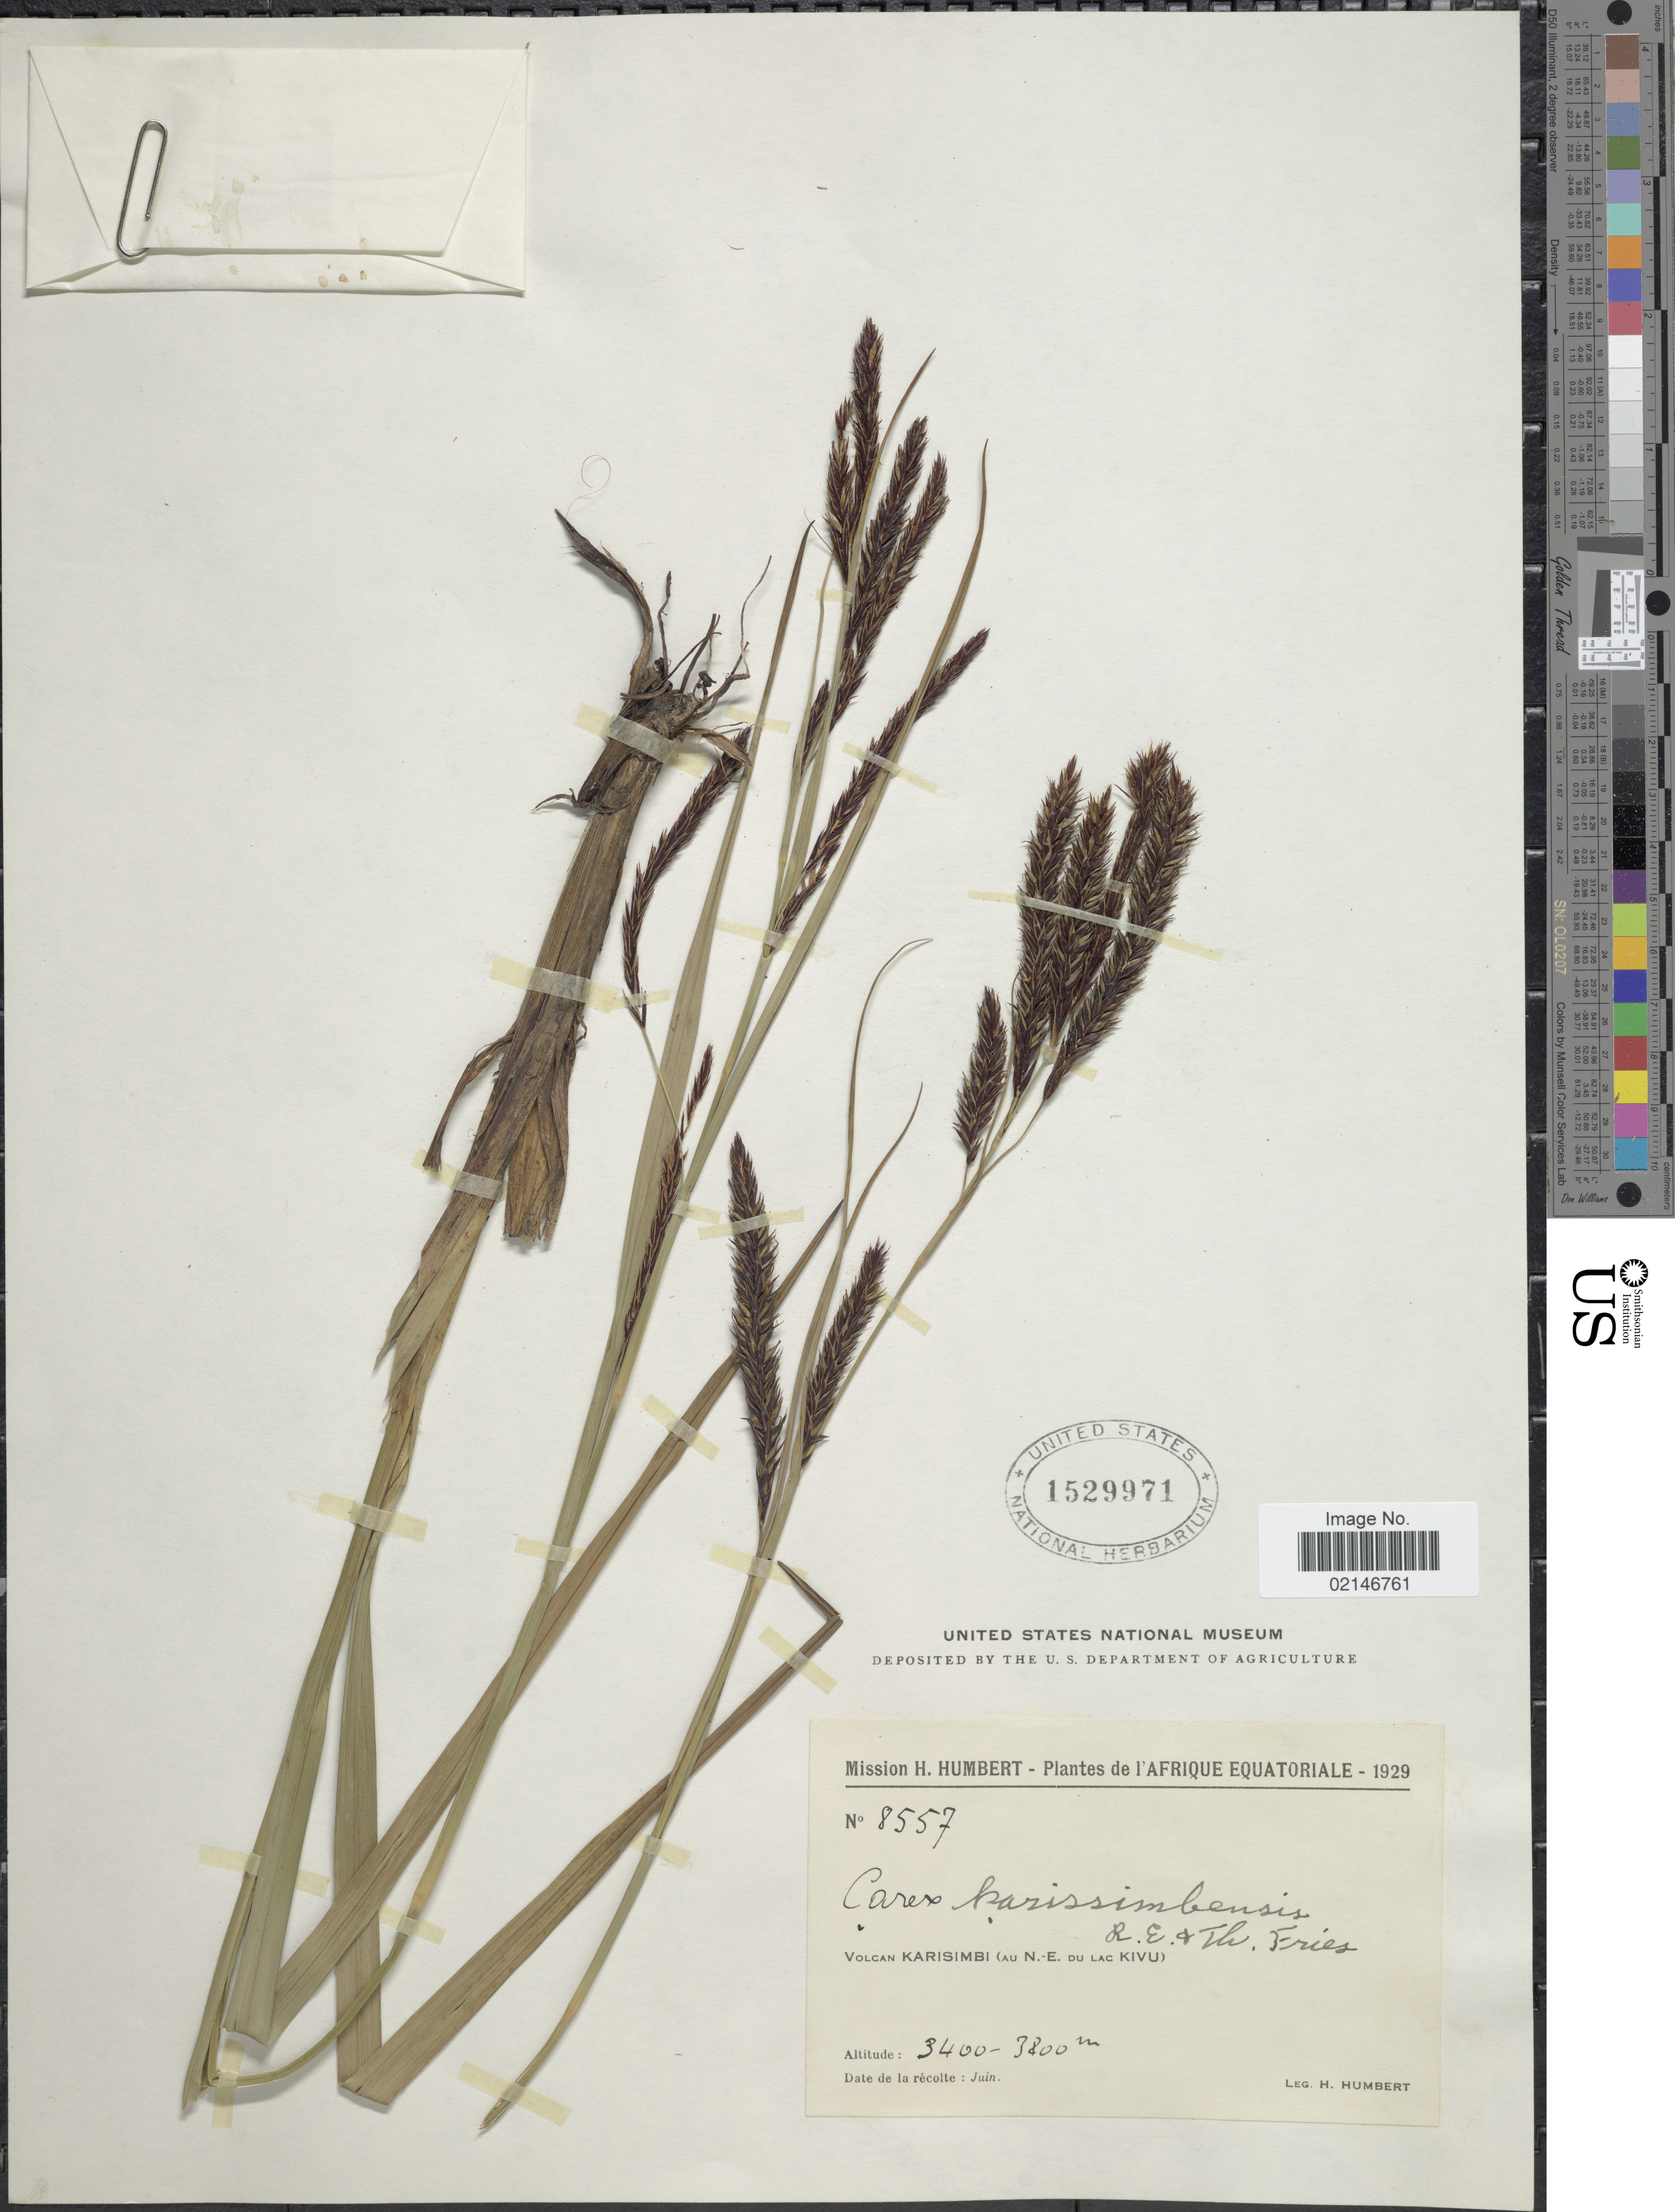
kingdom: Plantae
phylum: Tracheophyta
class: Liliopsida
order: Poales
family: Cyperaceae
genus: Carex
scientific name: Carex simensis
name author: Hochst. ex A. Rich.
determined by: Strong, Mark T., (BOT), Smithsonian Institution - National Museum of Natural History (UNITED STATES)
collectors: H. Humbert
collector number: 8557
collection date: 1929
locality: De l' Afrique Equatoriale, Volcan Karisimbi (au N.E. du lac Kivu)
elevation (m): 3400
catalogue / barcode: US 1529971